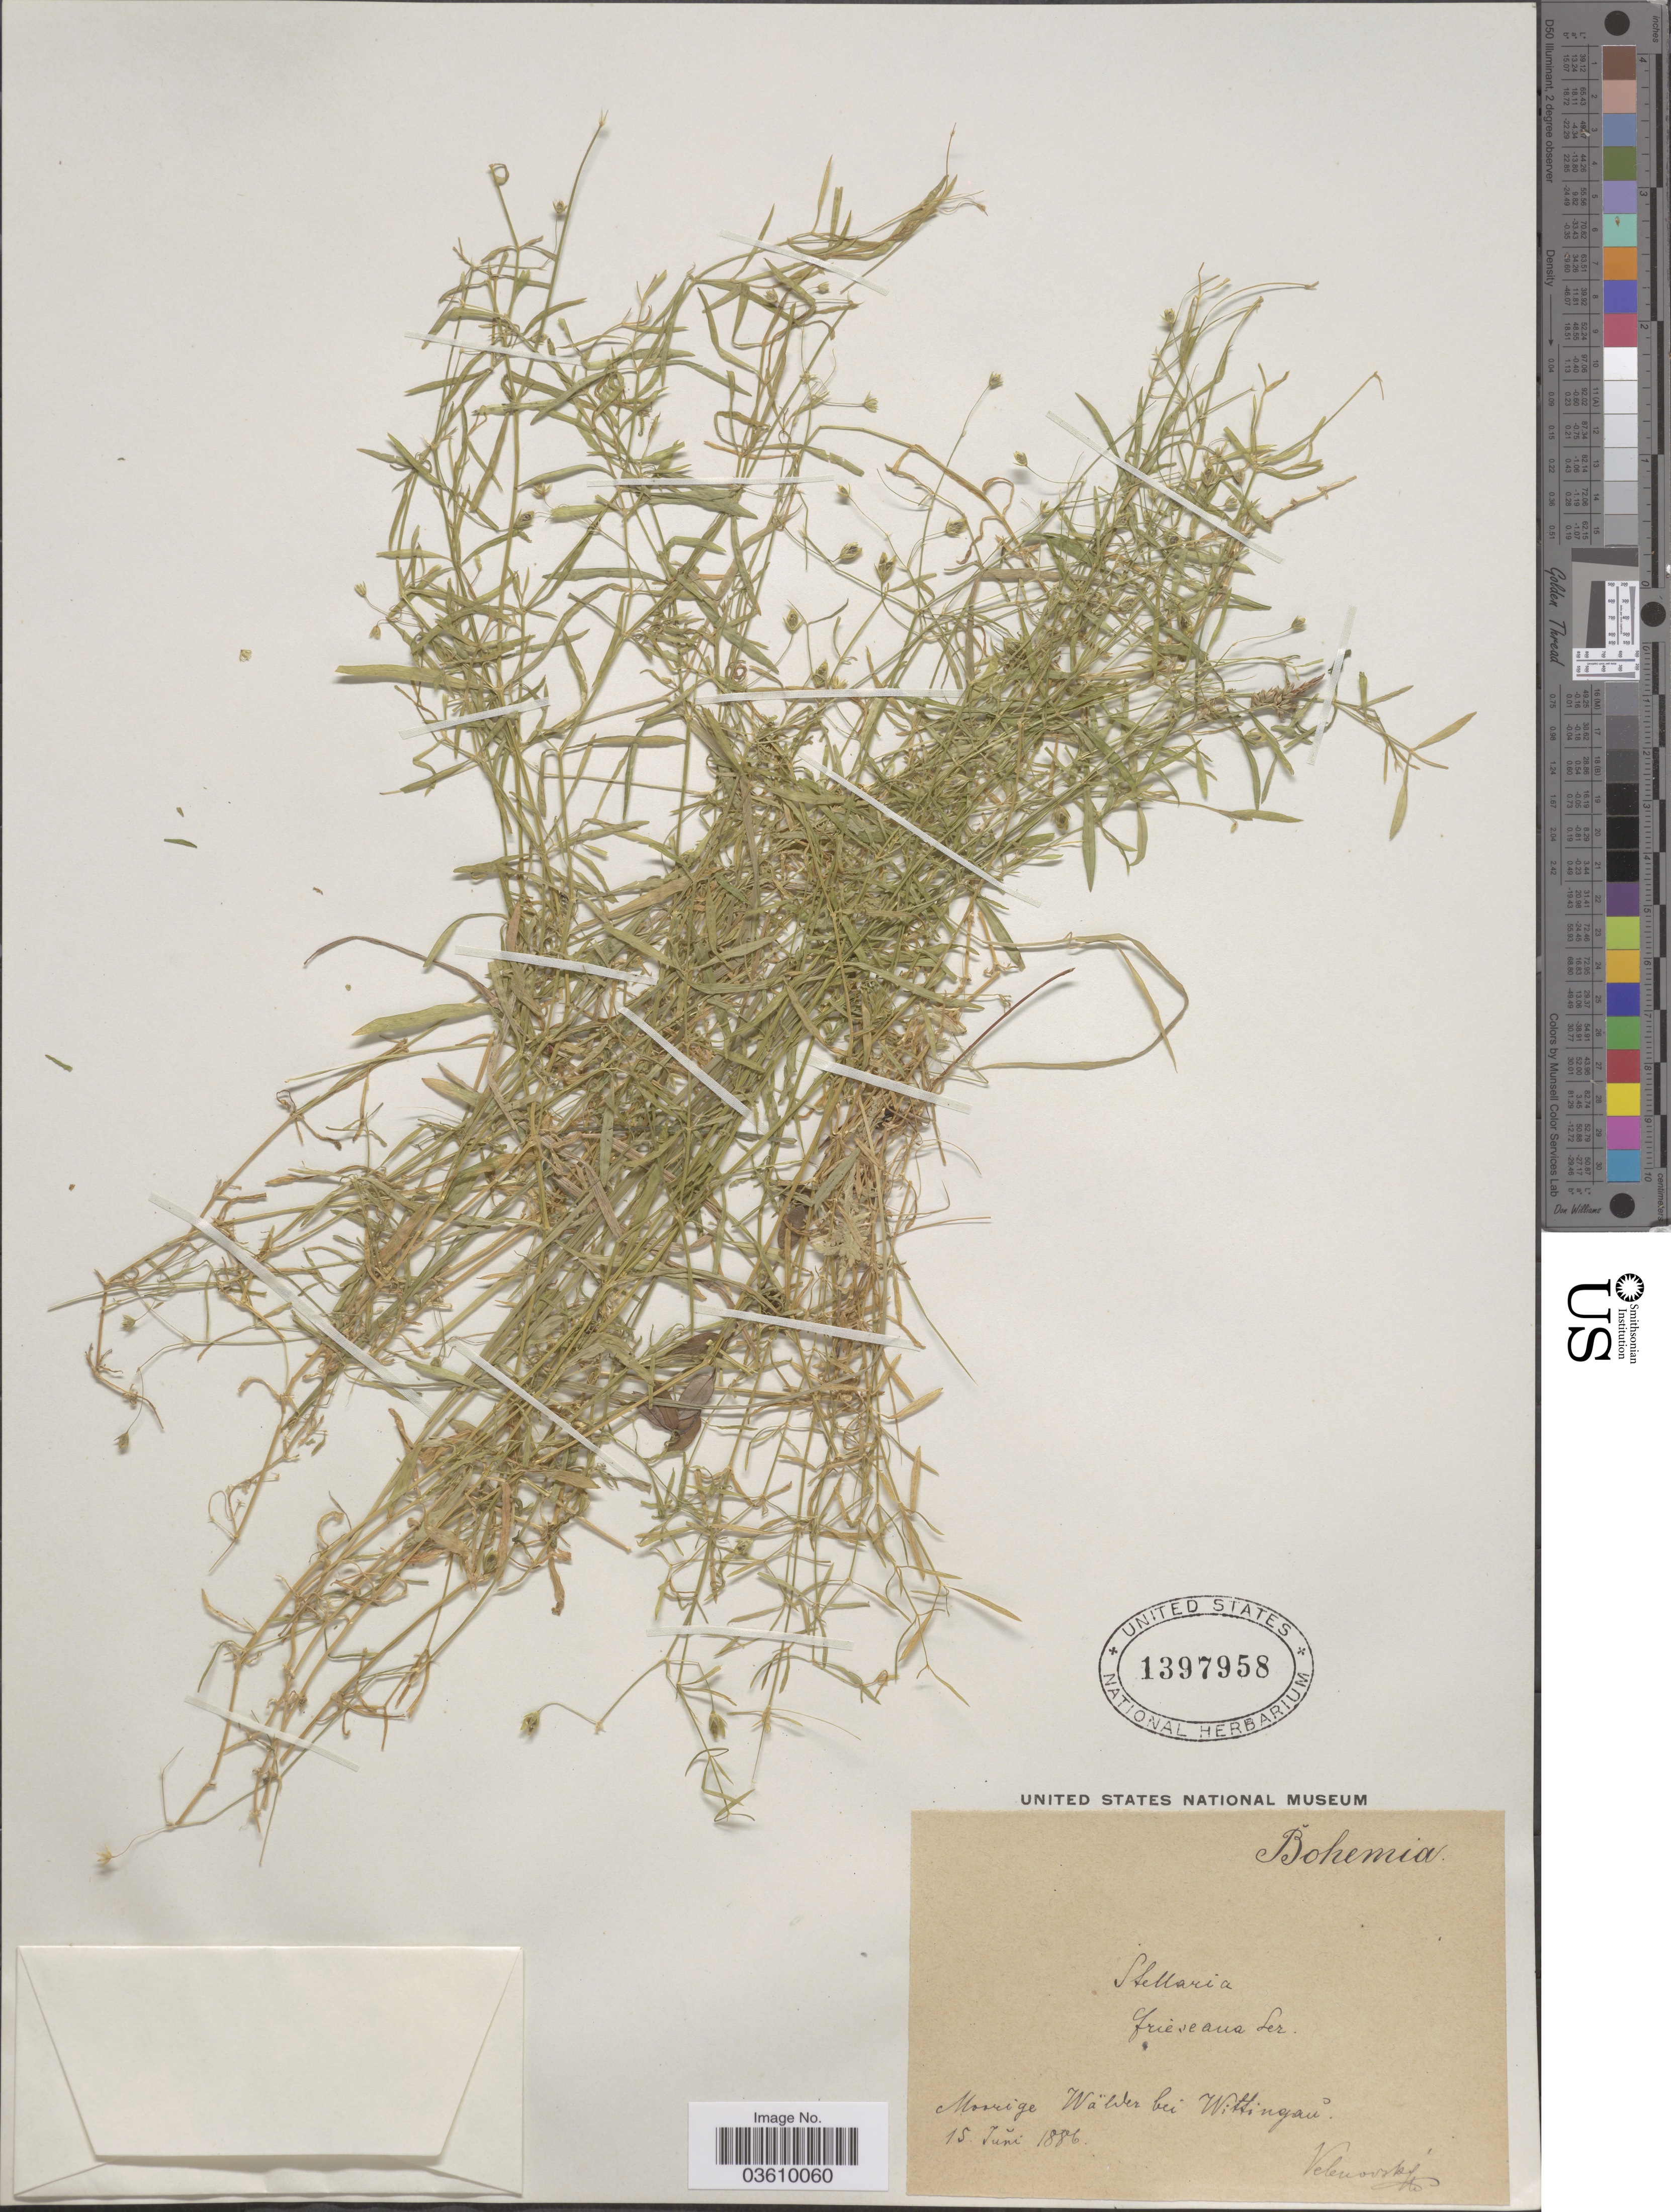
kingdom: Plantae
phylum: Tracheophyta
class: Magnoliopsida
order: Caryophyllales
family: Caryophyllaceae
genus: Stellaria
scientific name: Stellaria friesiana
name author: Ser.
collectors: Velenovsky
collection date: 1886-06-15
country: Czechia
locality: Bohemia. Moorige Wälder bei Wittingaa.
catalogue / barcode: US 1397958